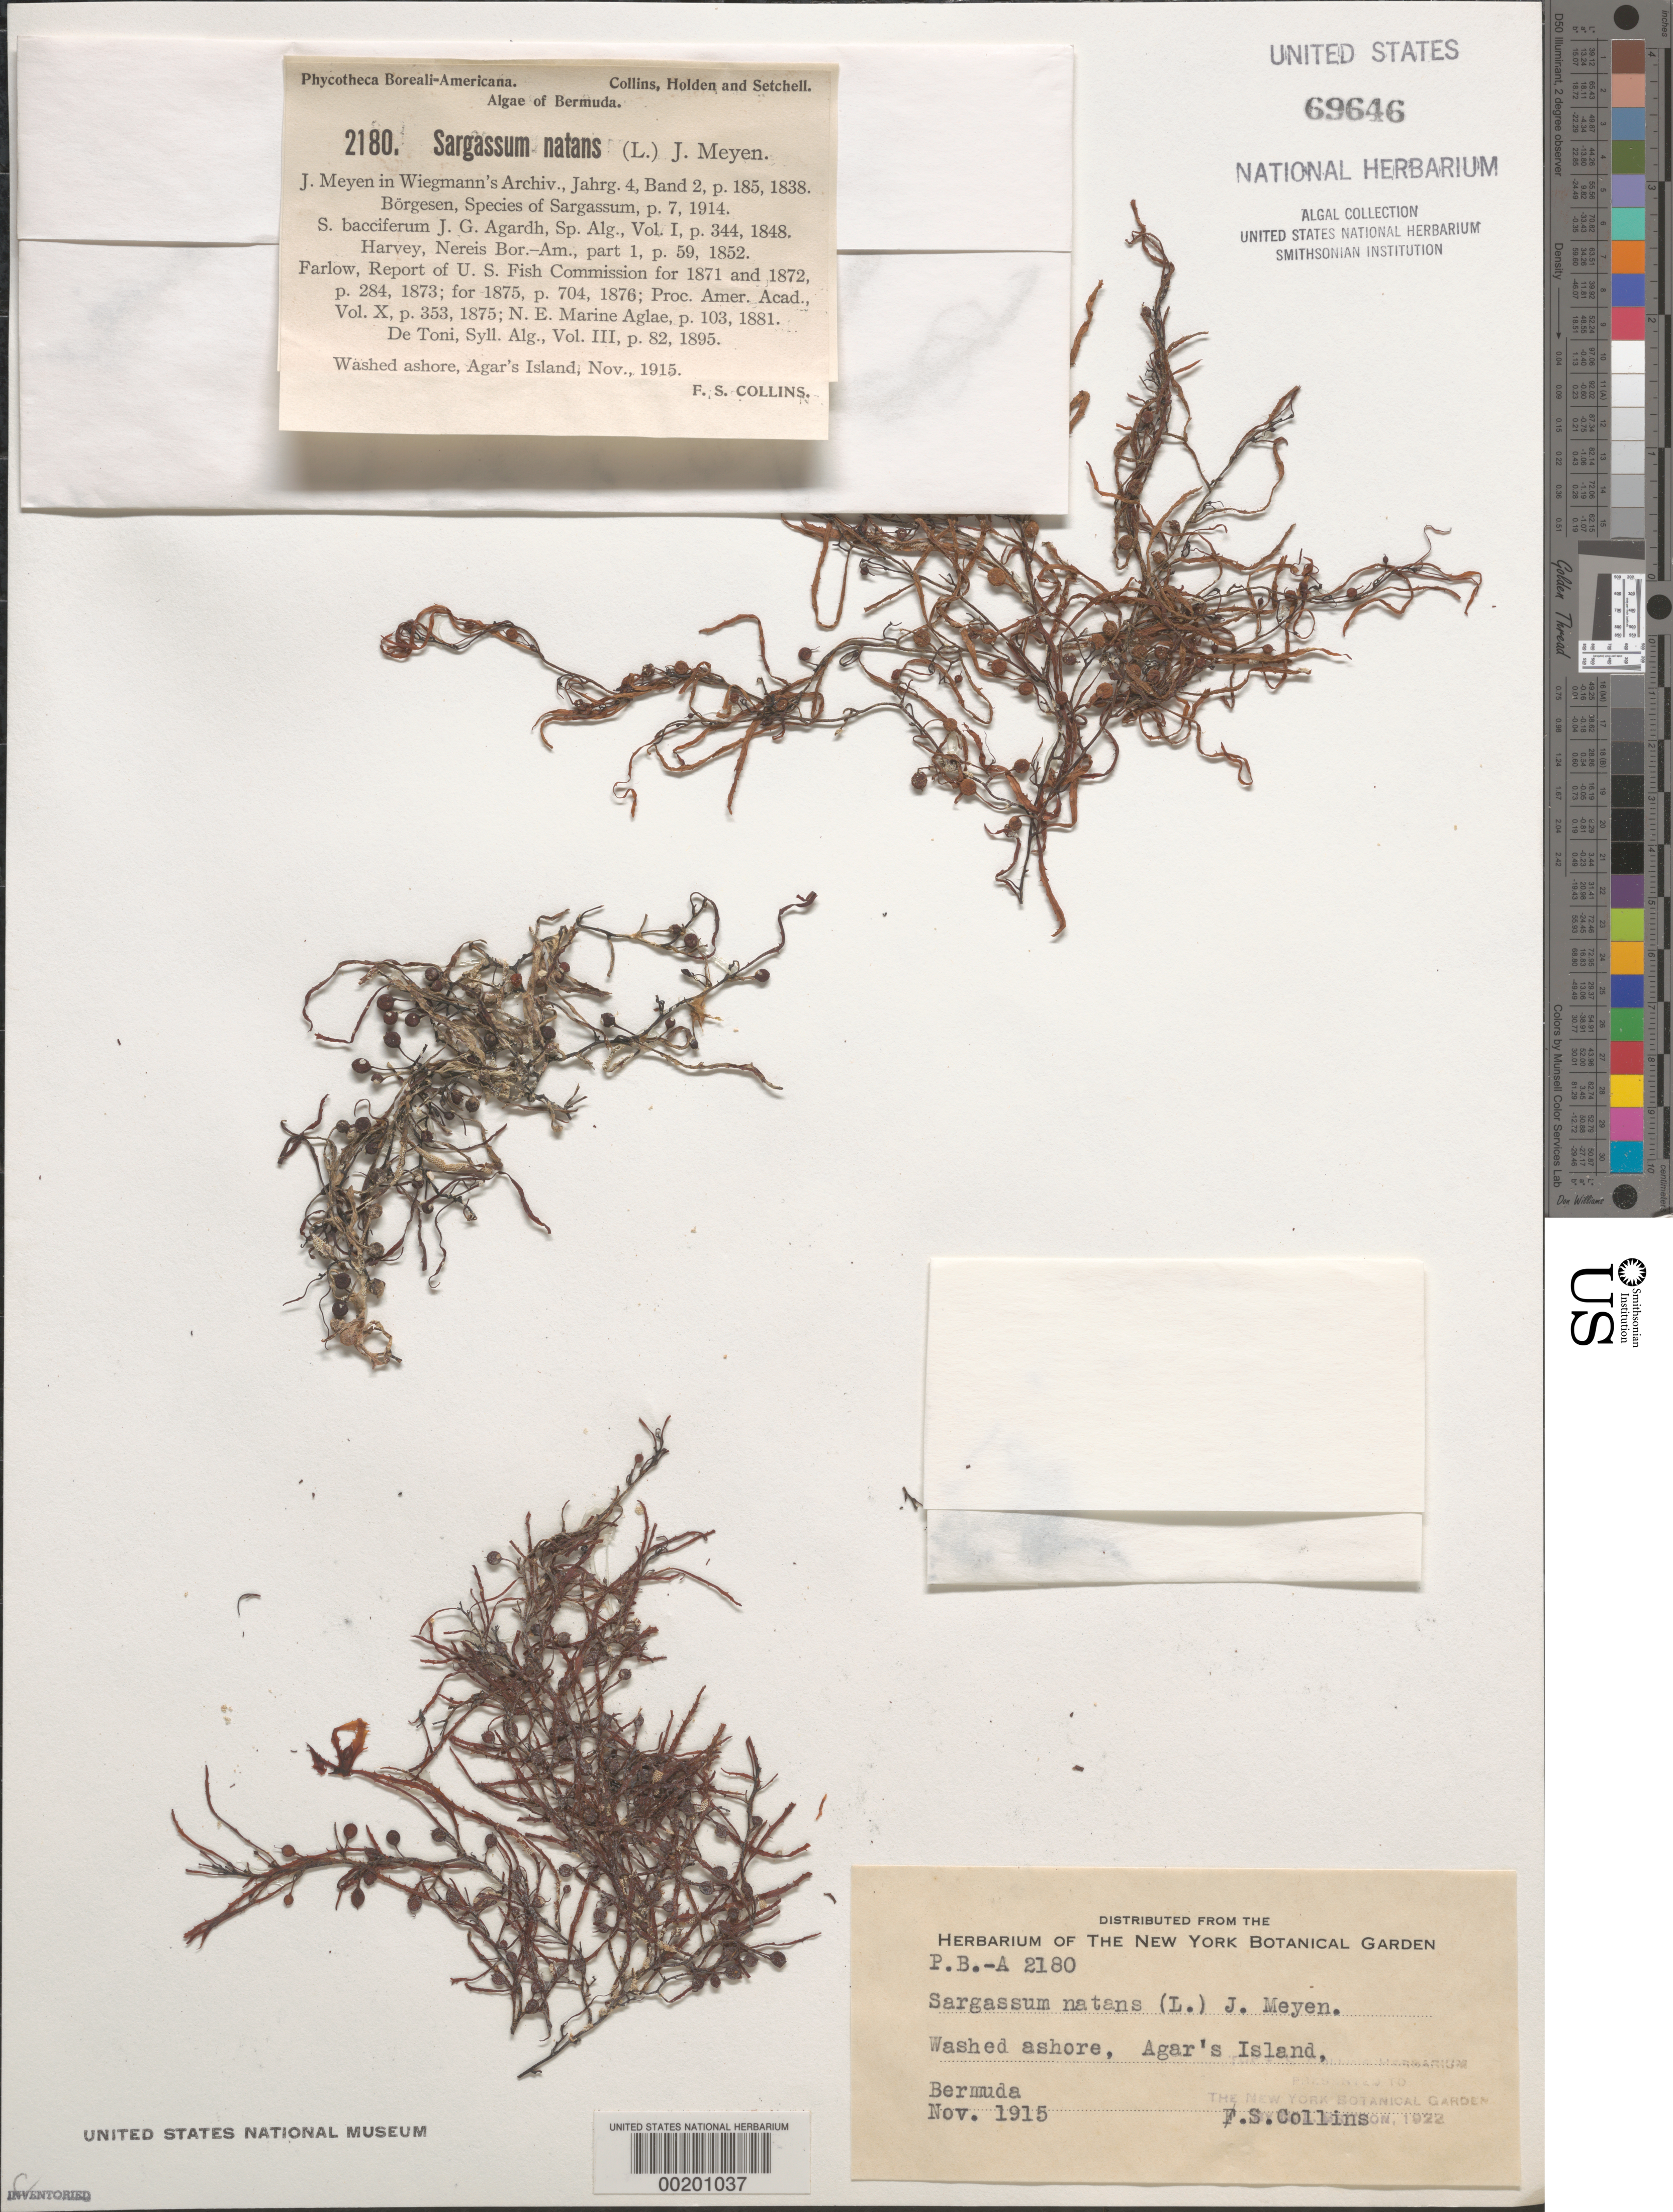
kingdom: Chromista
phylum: Ochrophyta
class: Phaeophyceae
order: Fucales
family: Sargassaceae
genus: Sargassum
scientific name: Sargassum natans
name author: (L.) Gaillon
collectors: F. Collins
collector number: PB-A 2180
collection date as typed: Nov 1915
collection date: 1915-11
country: Bermuda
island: Agar's Island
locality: Agar's Island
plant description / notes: Collins, Holden & Setchell, Phycotheca Boreali-Americana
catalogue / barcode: US 69646